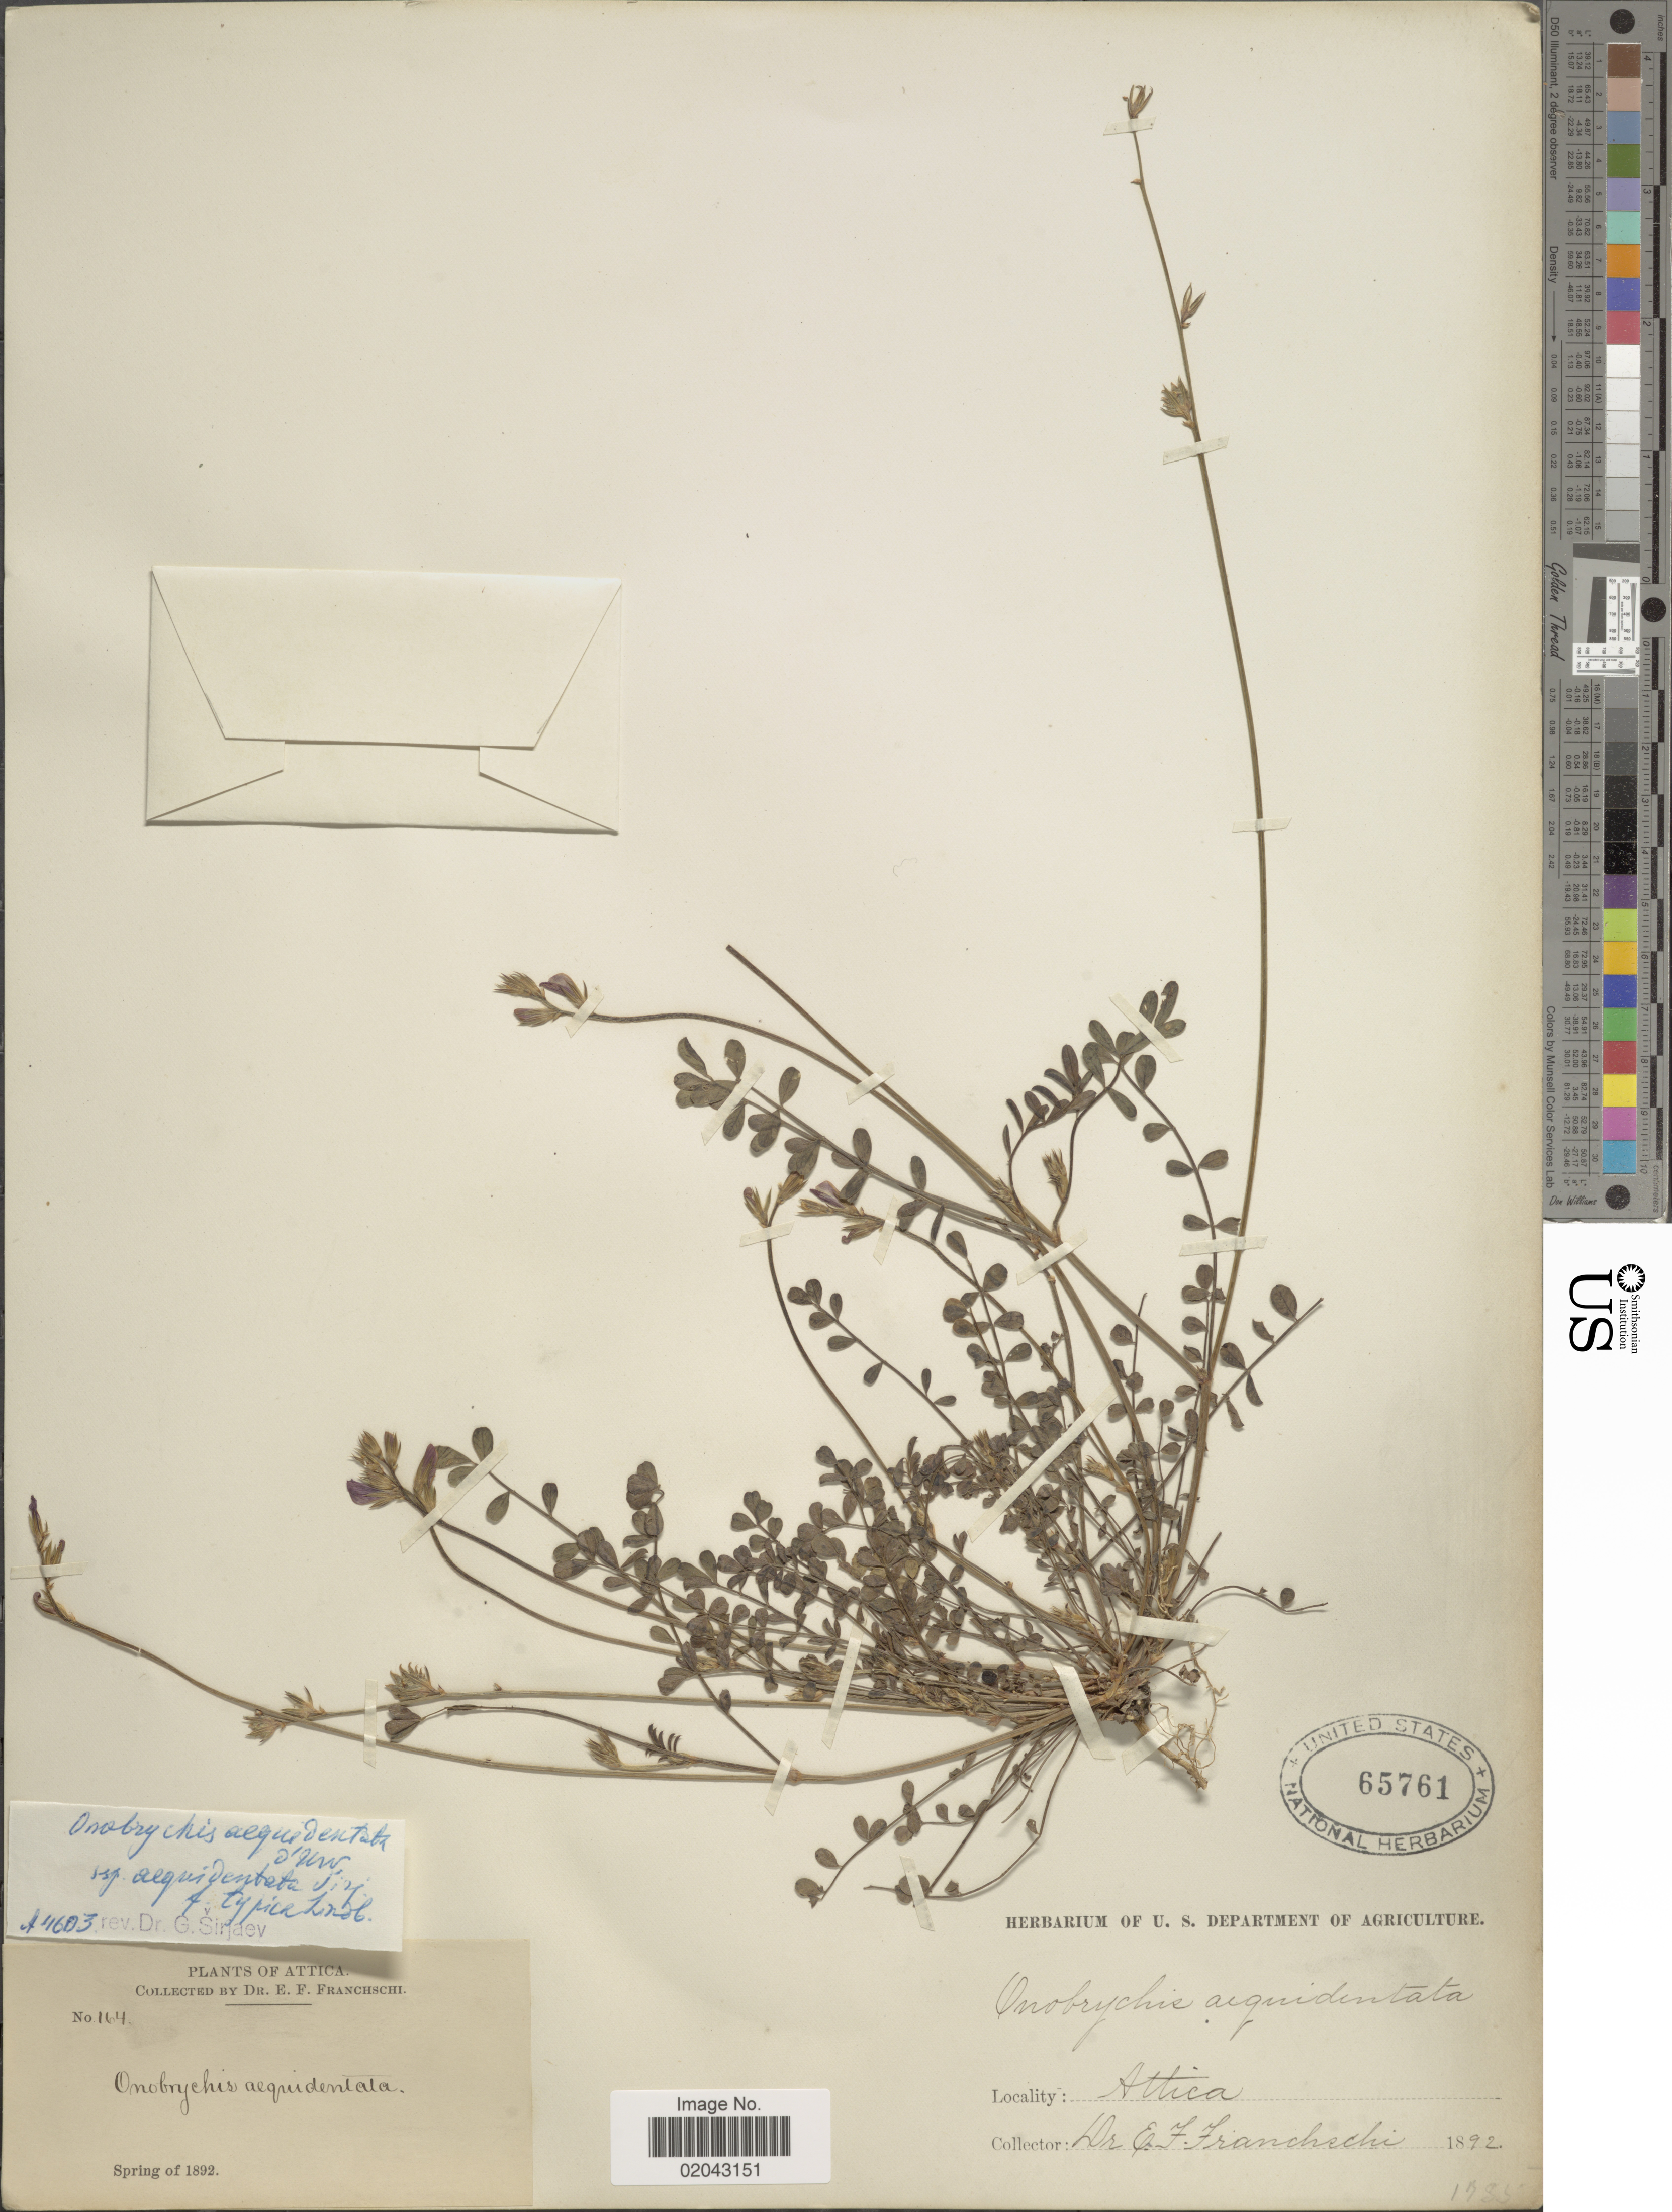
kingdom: Plantae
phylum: Tracheophyta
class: Magnoliopsida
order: Fabales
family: Fabaceae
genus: Onobrychis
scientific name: Onobrychis aequidentata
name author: d'Urv.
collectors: E. Franchschi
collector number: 164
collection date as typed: spring of 1892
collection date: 1892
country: Greece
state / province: Attica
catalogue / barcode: US 65761